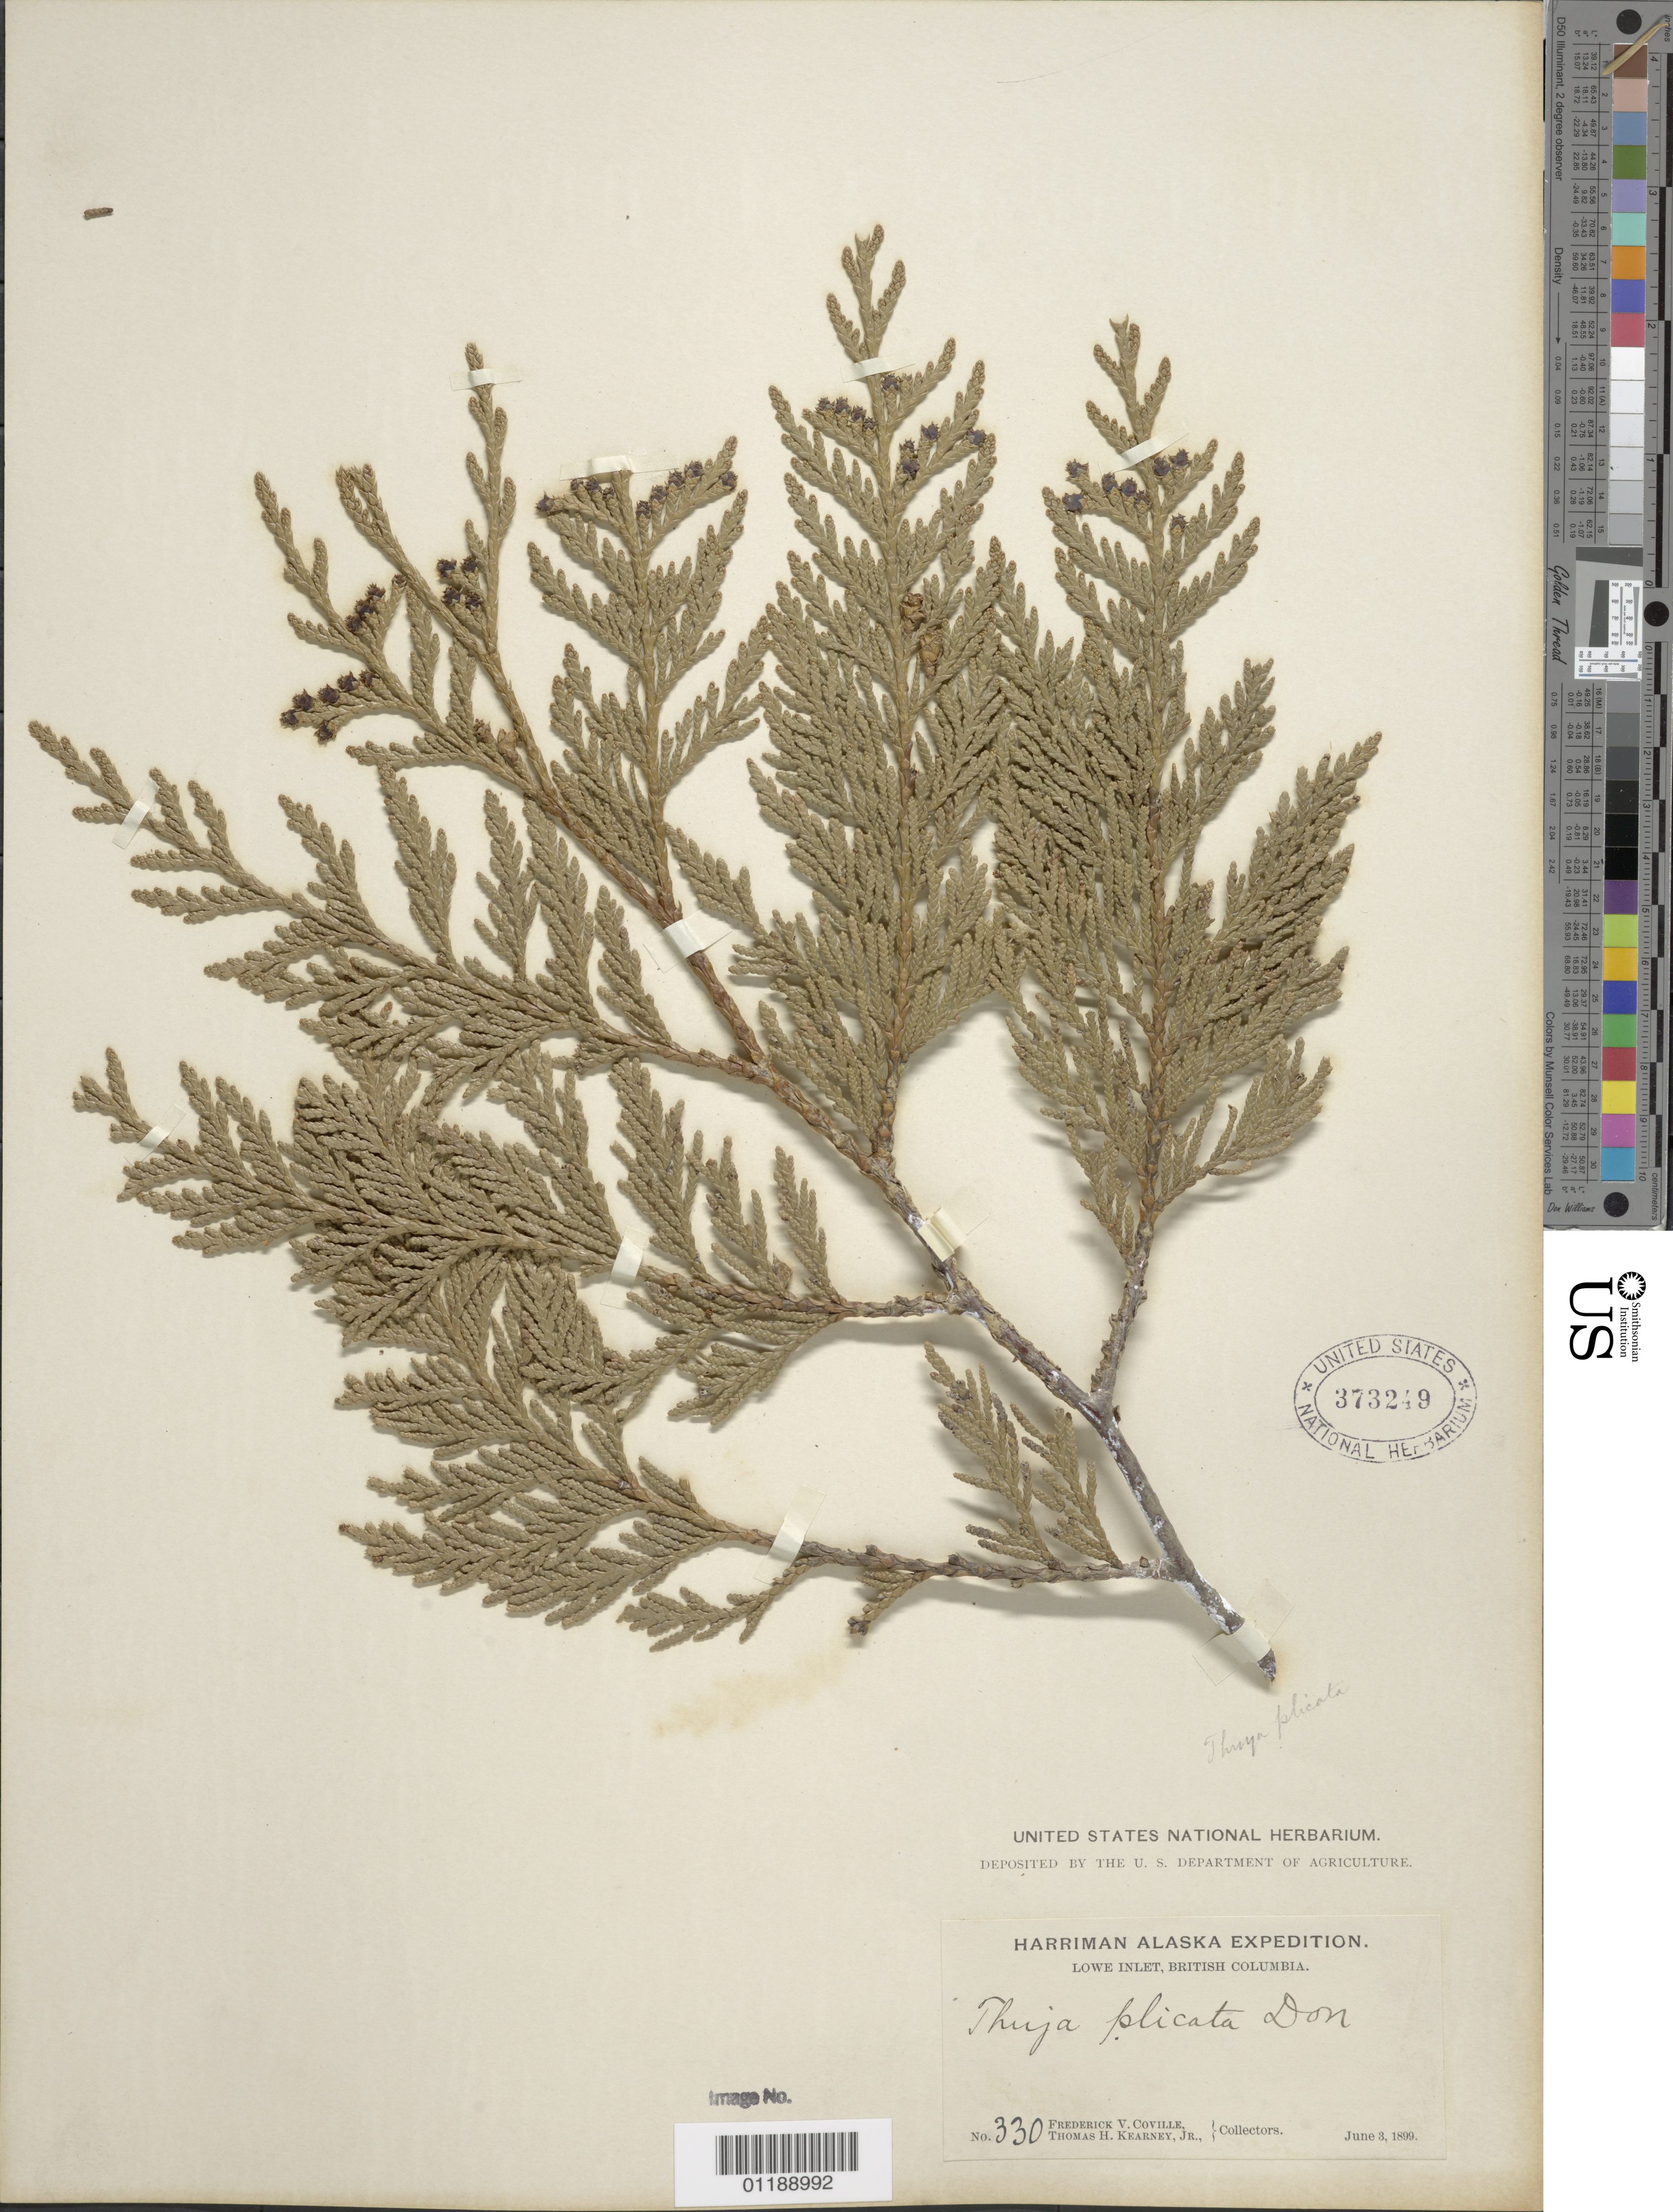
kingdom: Plantae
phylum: Tracheophyta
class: Pinopsida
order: Pinales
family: Cupressaceae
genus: Thuja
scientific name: Thuja plicata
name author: Donn & D. Don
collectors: F. V. Coville & T. H. Kearney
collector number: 330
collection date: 1899-06-03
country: Canada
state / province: British Columbia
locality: Lowe Inlet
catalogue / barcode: US 373249